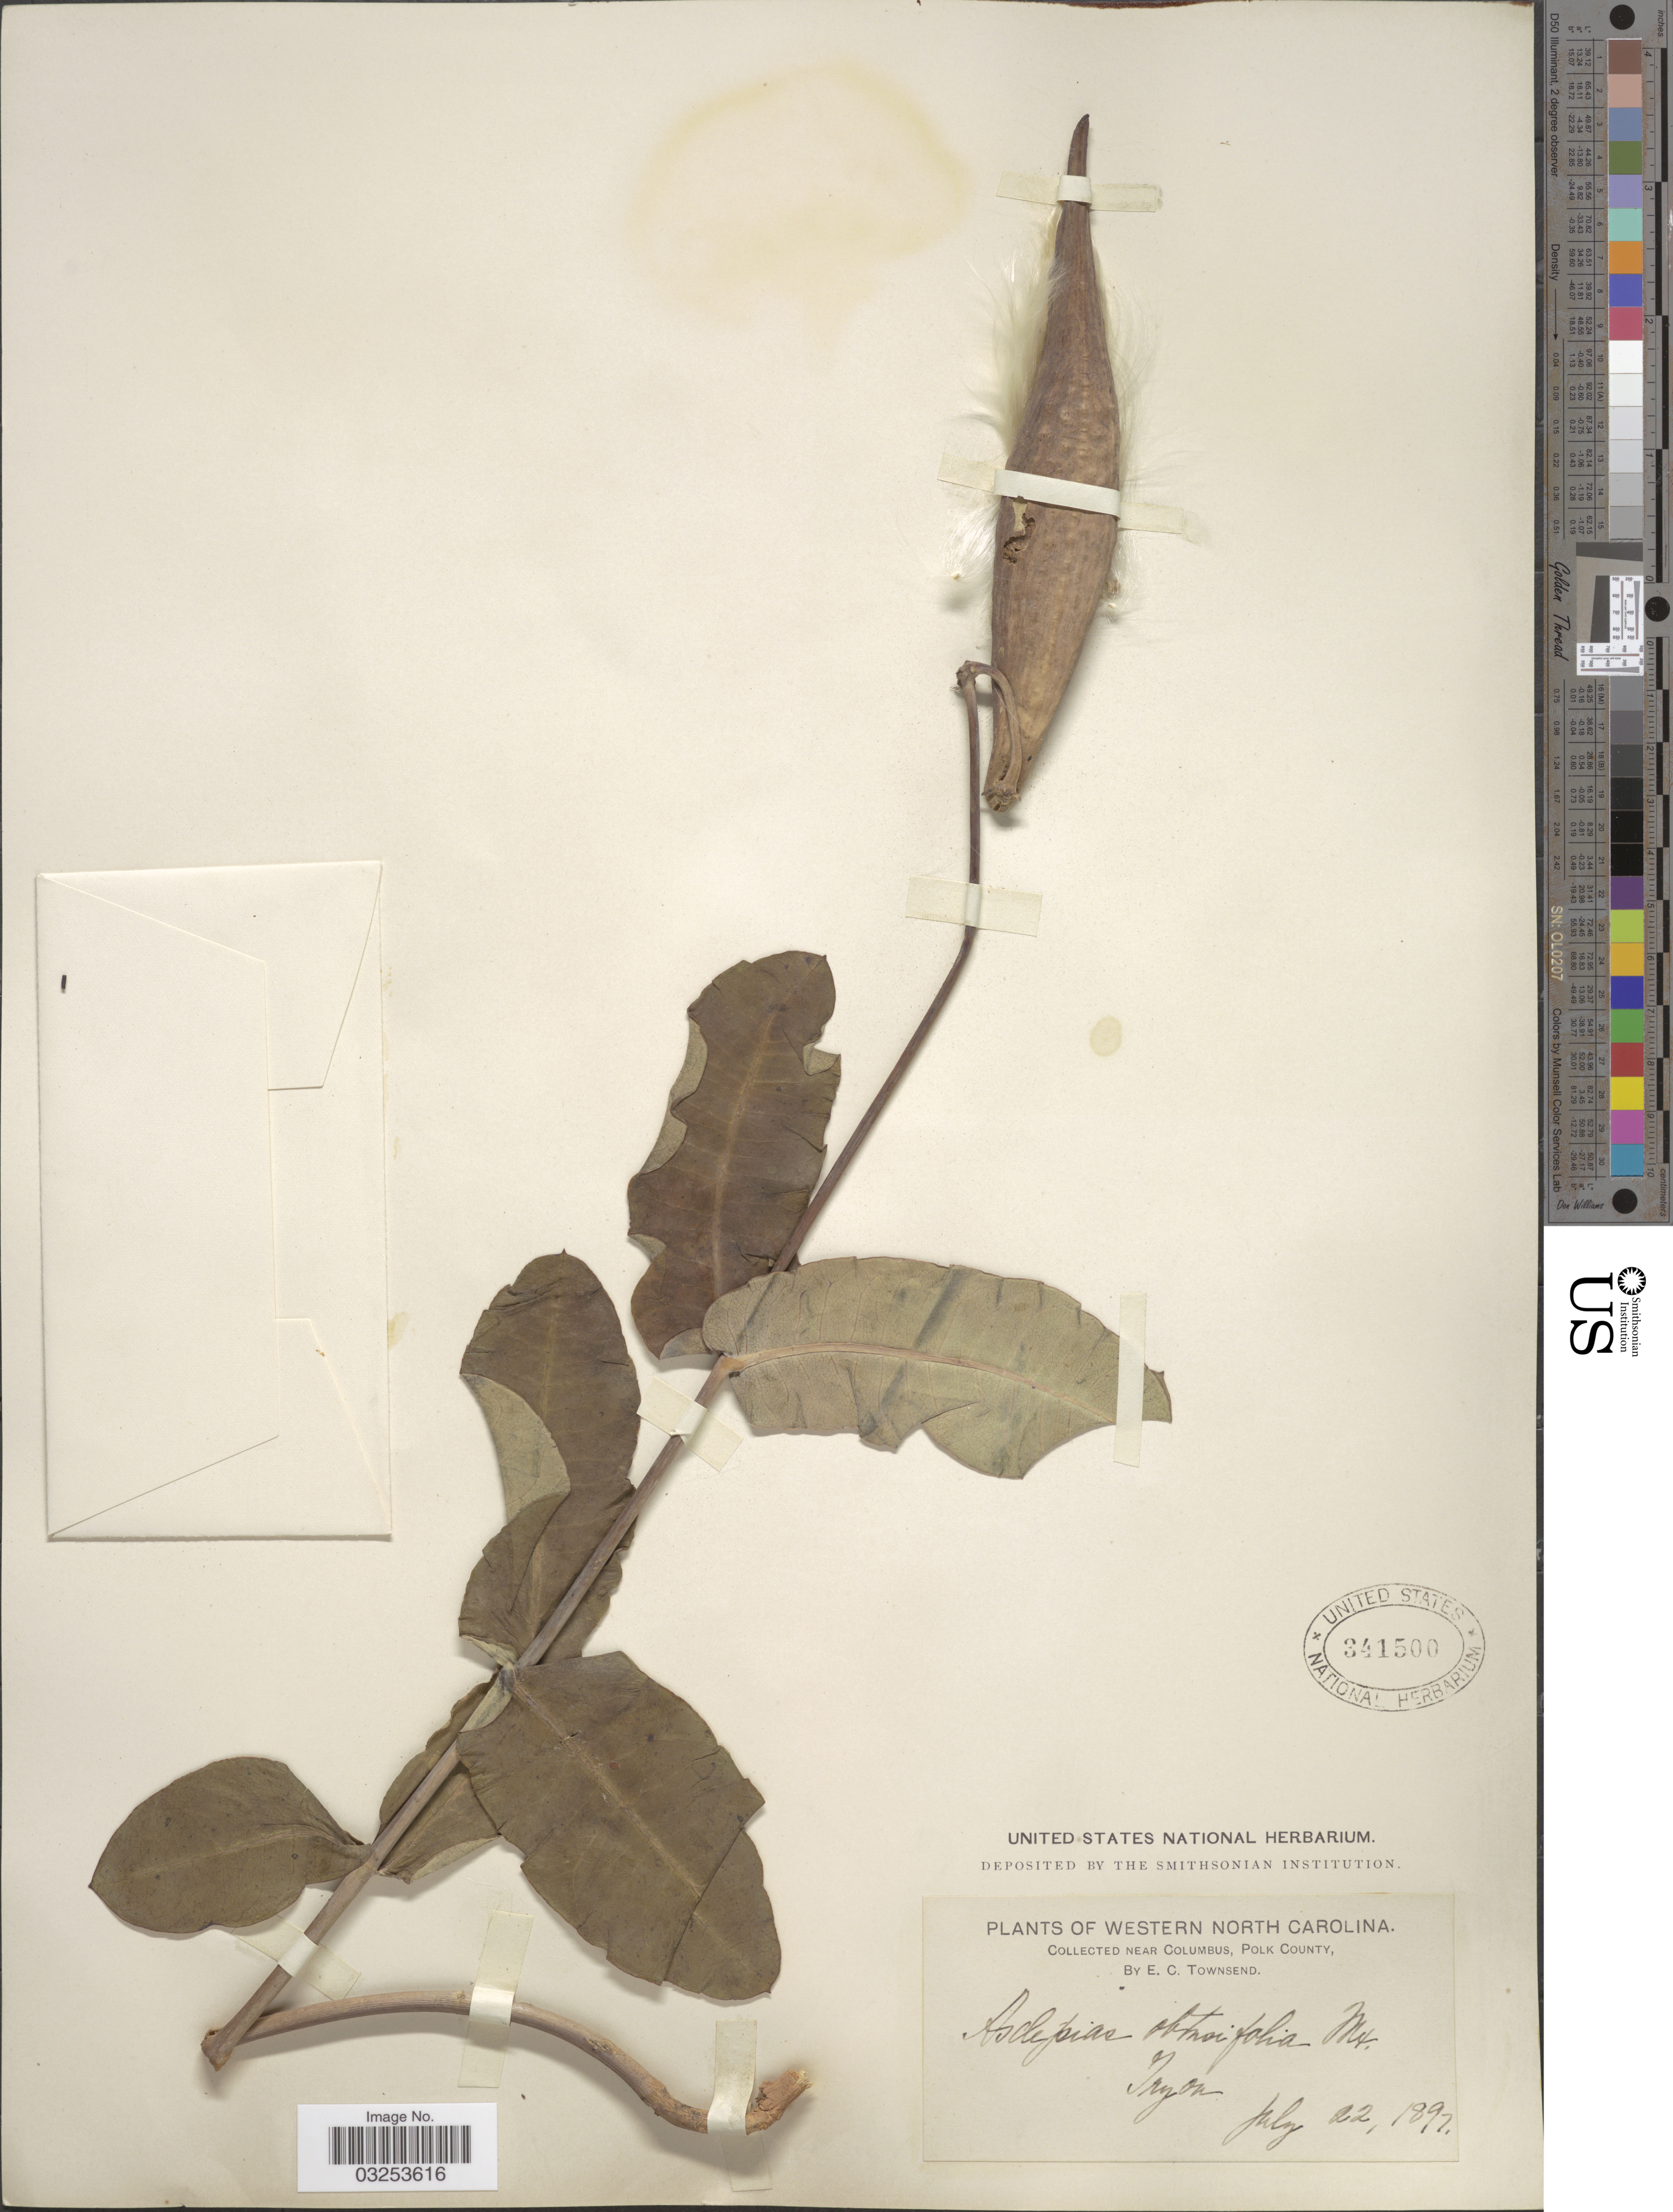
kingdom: Plantae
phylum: Tracheophyta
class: Magnoliopsida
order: Gentianales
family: Apocynaceae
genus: Asclepias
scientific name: Asclepias amplexicaulis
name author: J. Small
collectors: E. C. Townsend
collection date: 1897-07-22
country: United States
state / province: North Carolina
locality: Western North Carolina. Near Columbus, Polk County. Tryon.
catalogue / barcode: US 341500